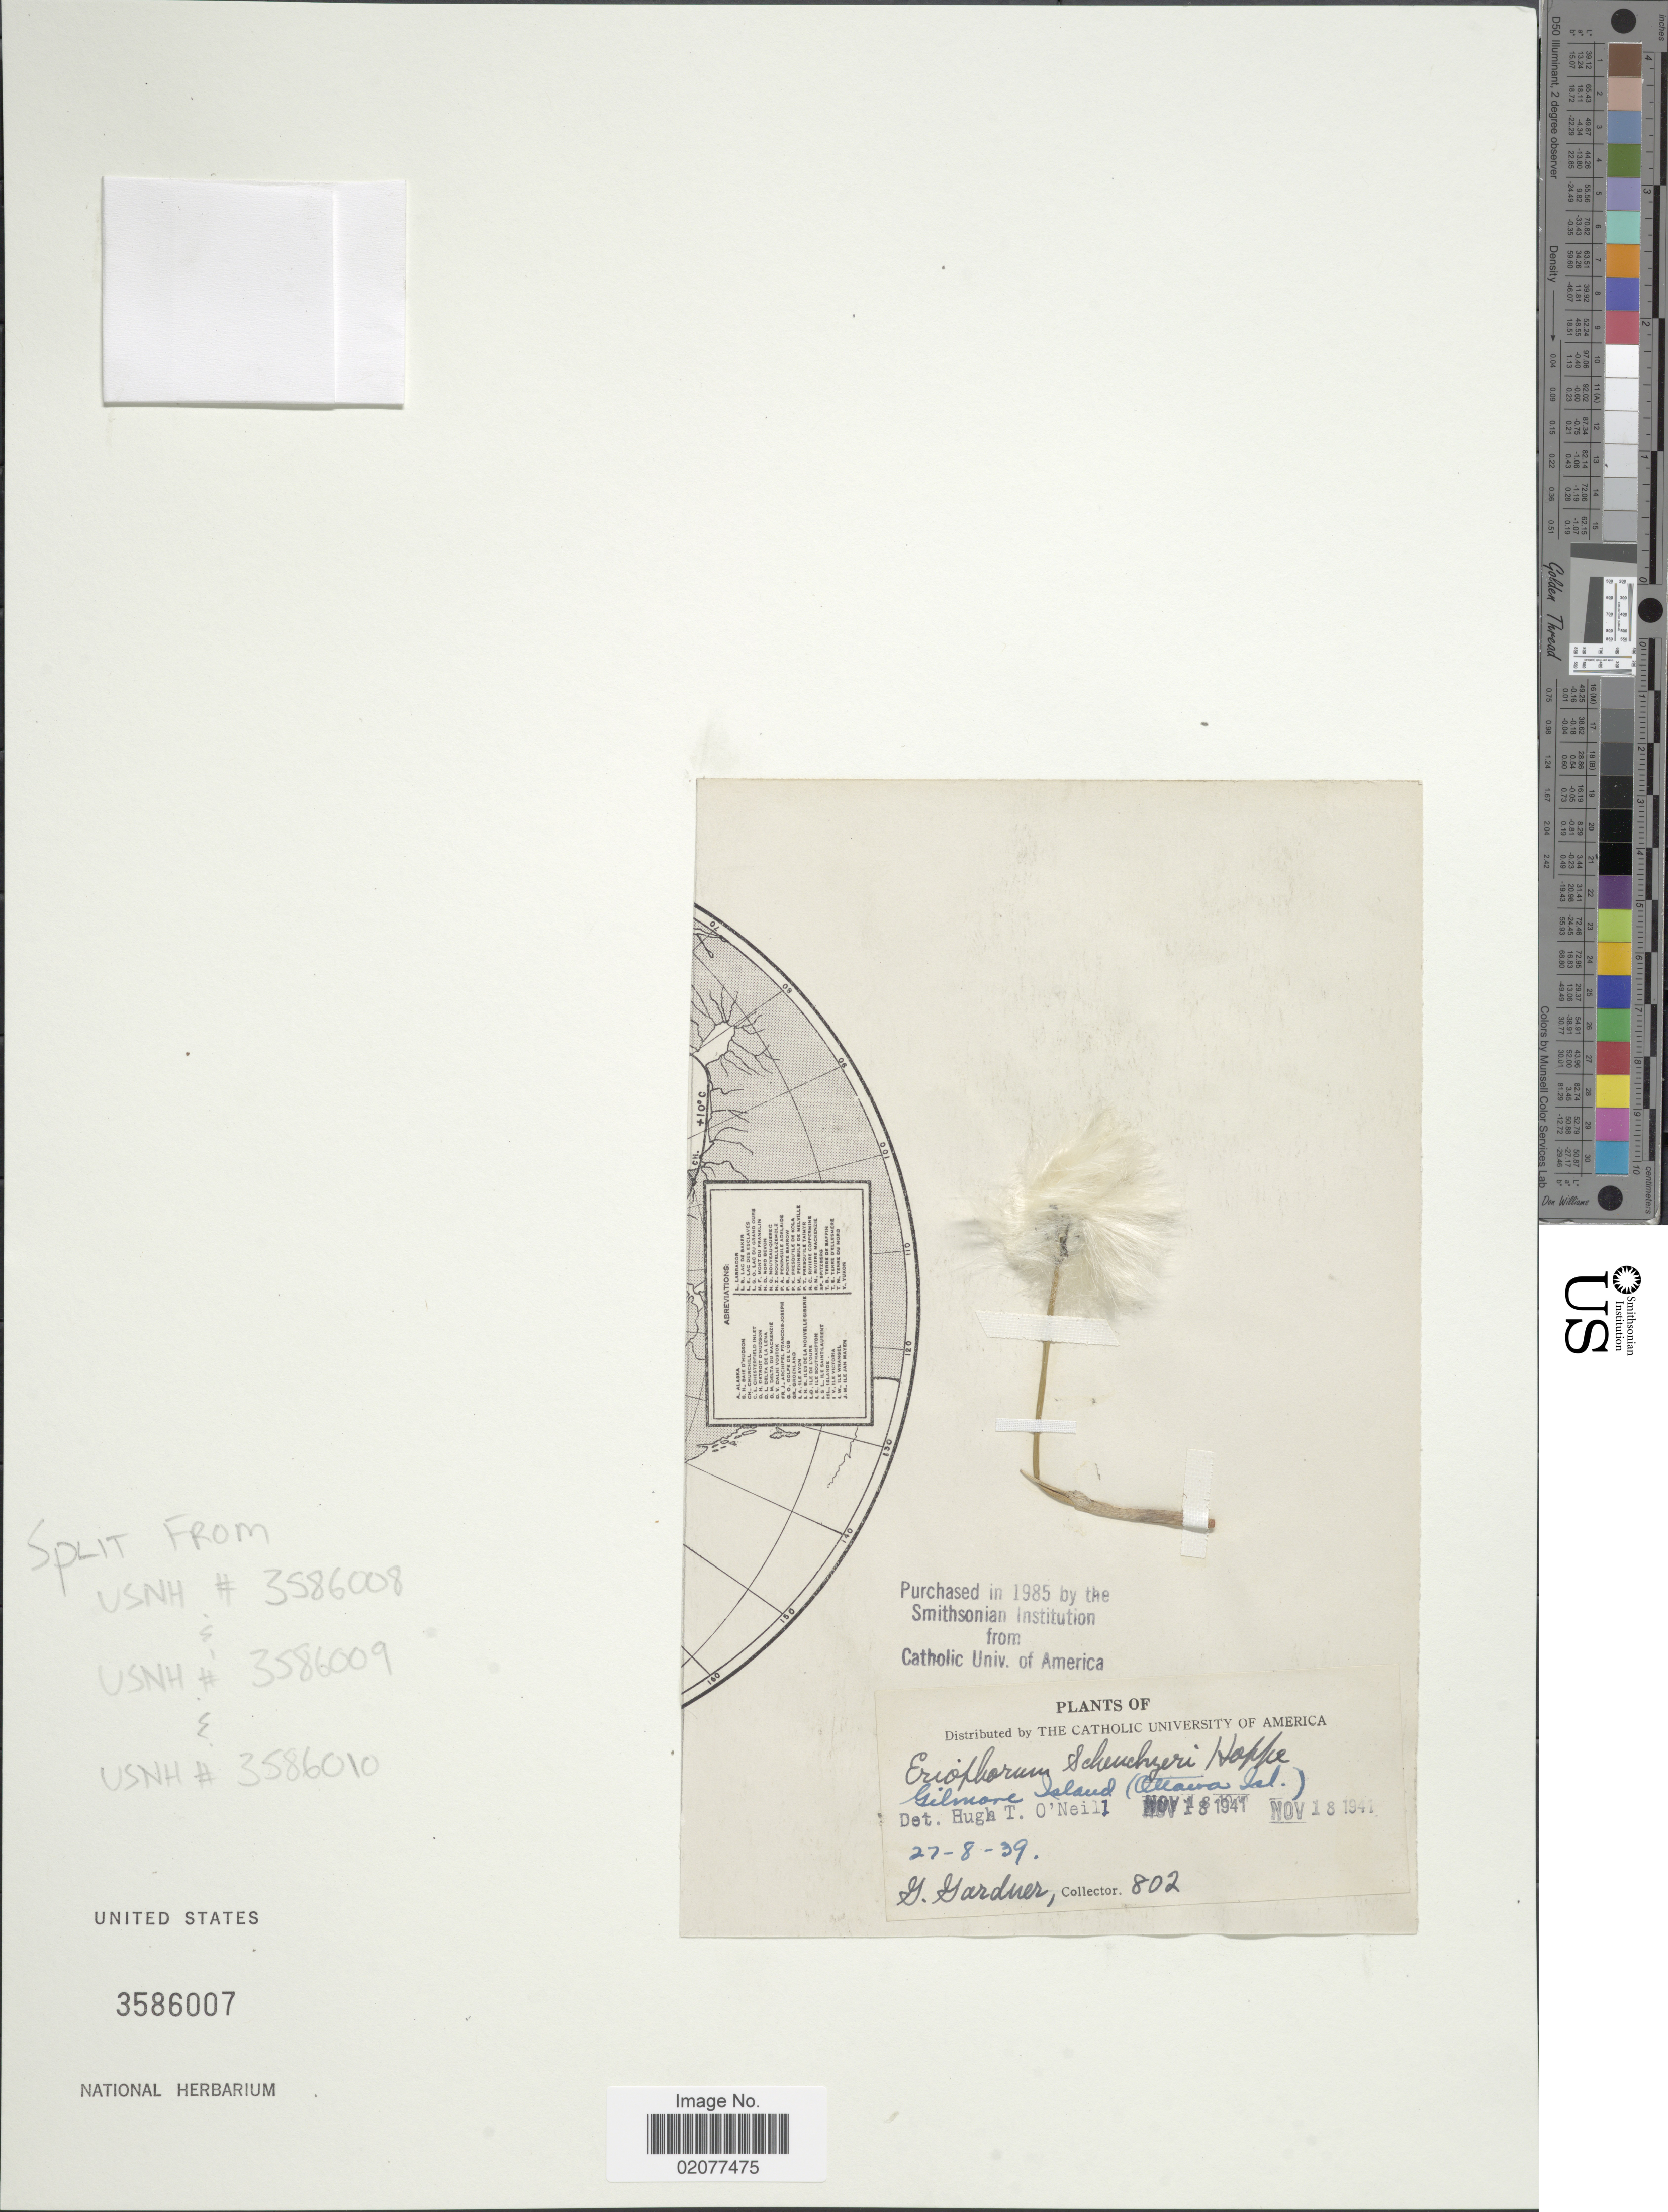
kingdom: Plantae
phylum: Tracheophyta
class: Liliopsida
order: Poales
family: Cyperaceae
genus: Eriophorum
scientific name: Eriophorum scheuchzeri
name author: Hoppe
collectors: G. Gardner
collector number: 802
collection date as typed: Transcribed d/m/y: 27/8/39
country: Canada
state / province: Ontario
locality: Gilmore Island (Ottawa Island)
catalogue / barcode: US 3586007